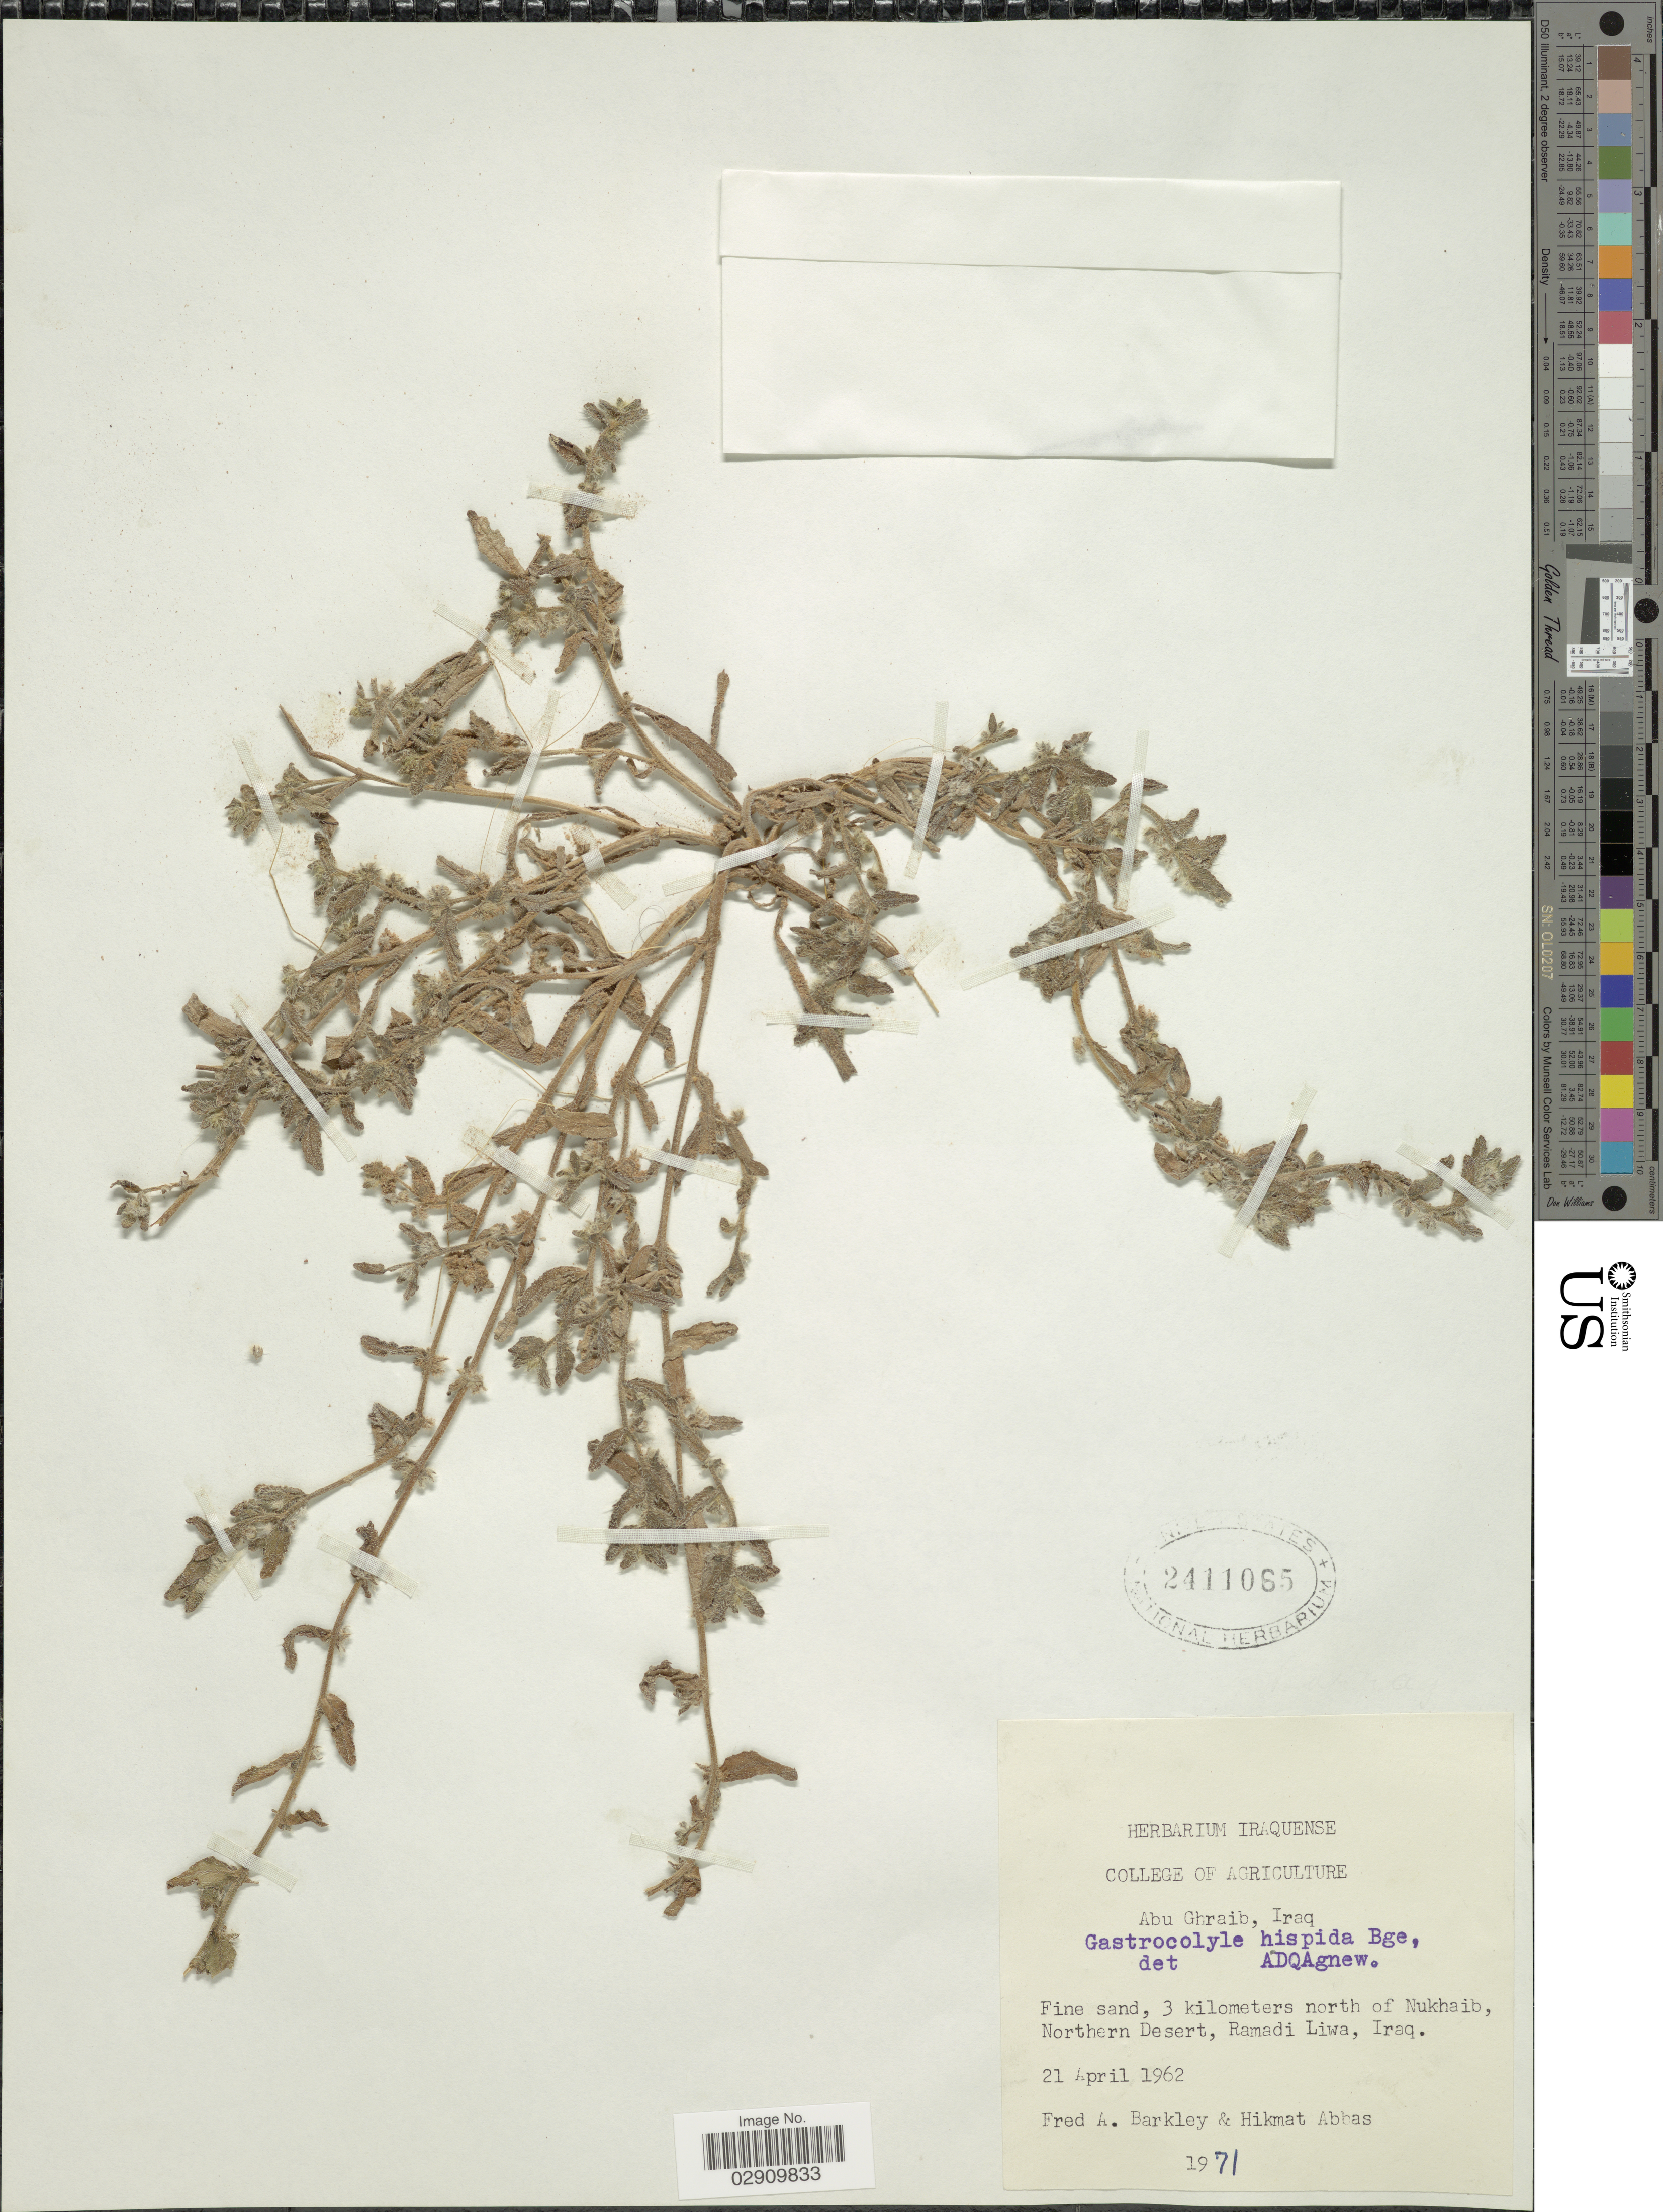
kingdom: Plantae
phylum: Tracheophyta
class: Magnoliopsida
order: Boraginales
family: Boraginaceae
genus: Gastrocotyle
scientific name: Gastrocotyle hispida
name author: (Forssk.) Bunge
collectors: F. A. Barkley & H. Abbas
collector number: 1971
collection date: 1962-04-21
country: Iraq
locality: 3 kilometers north of Nukhaib, Northern Desert, Ramadi Liwa.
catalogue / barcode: US 2411065